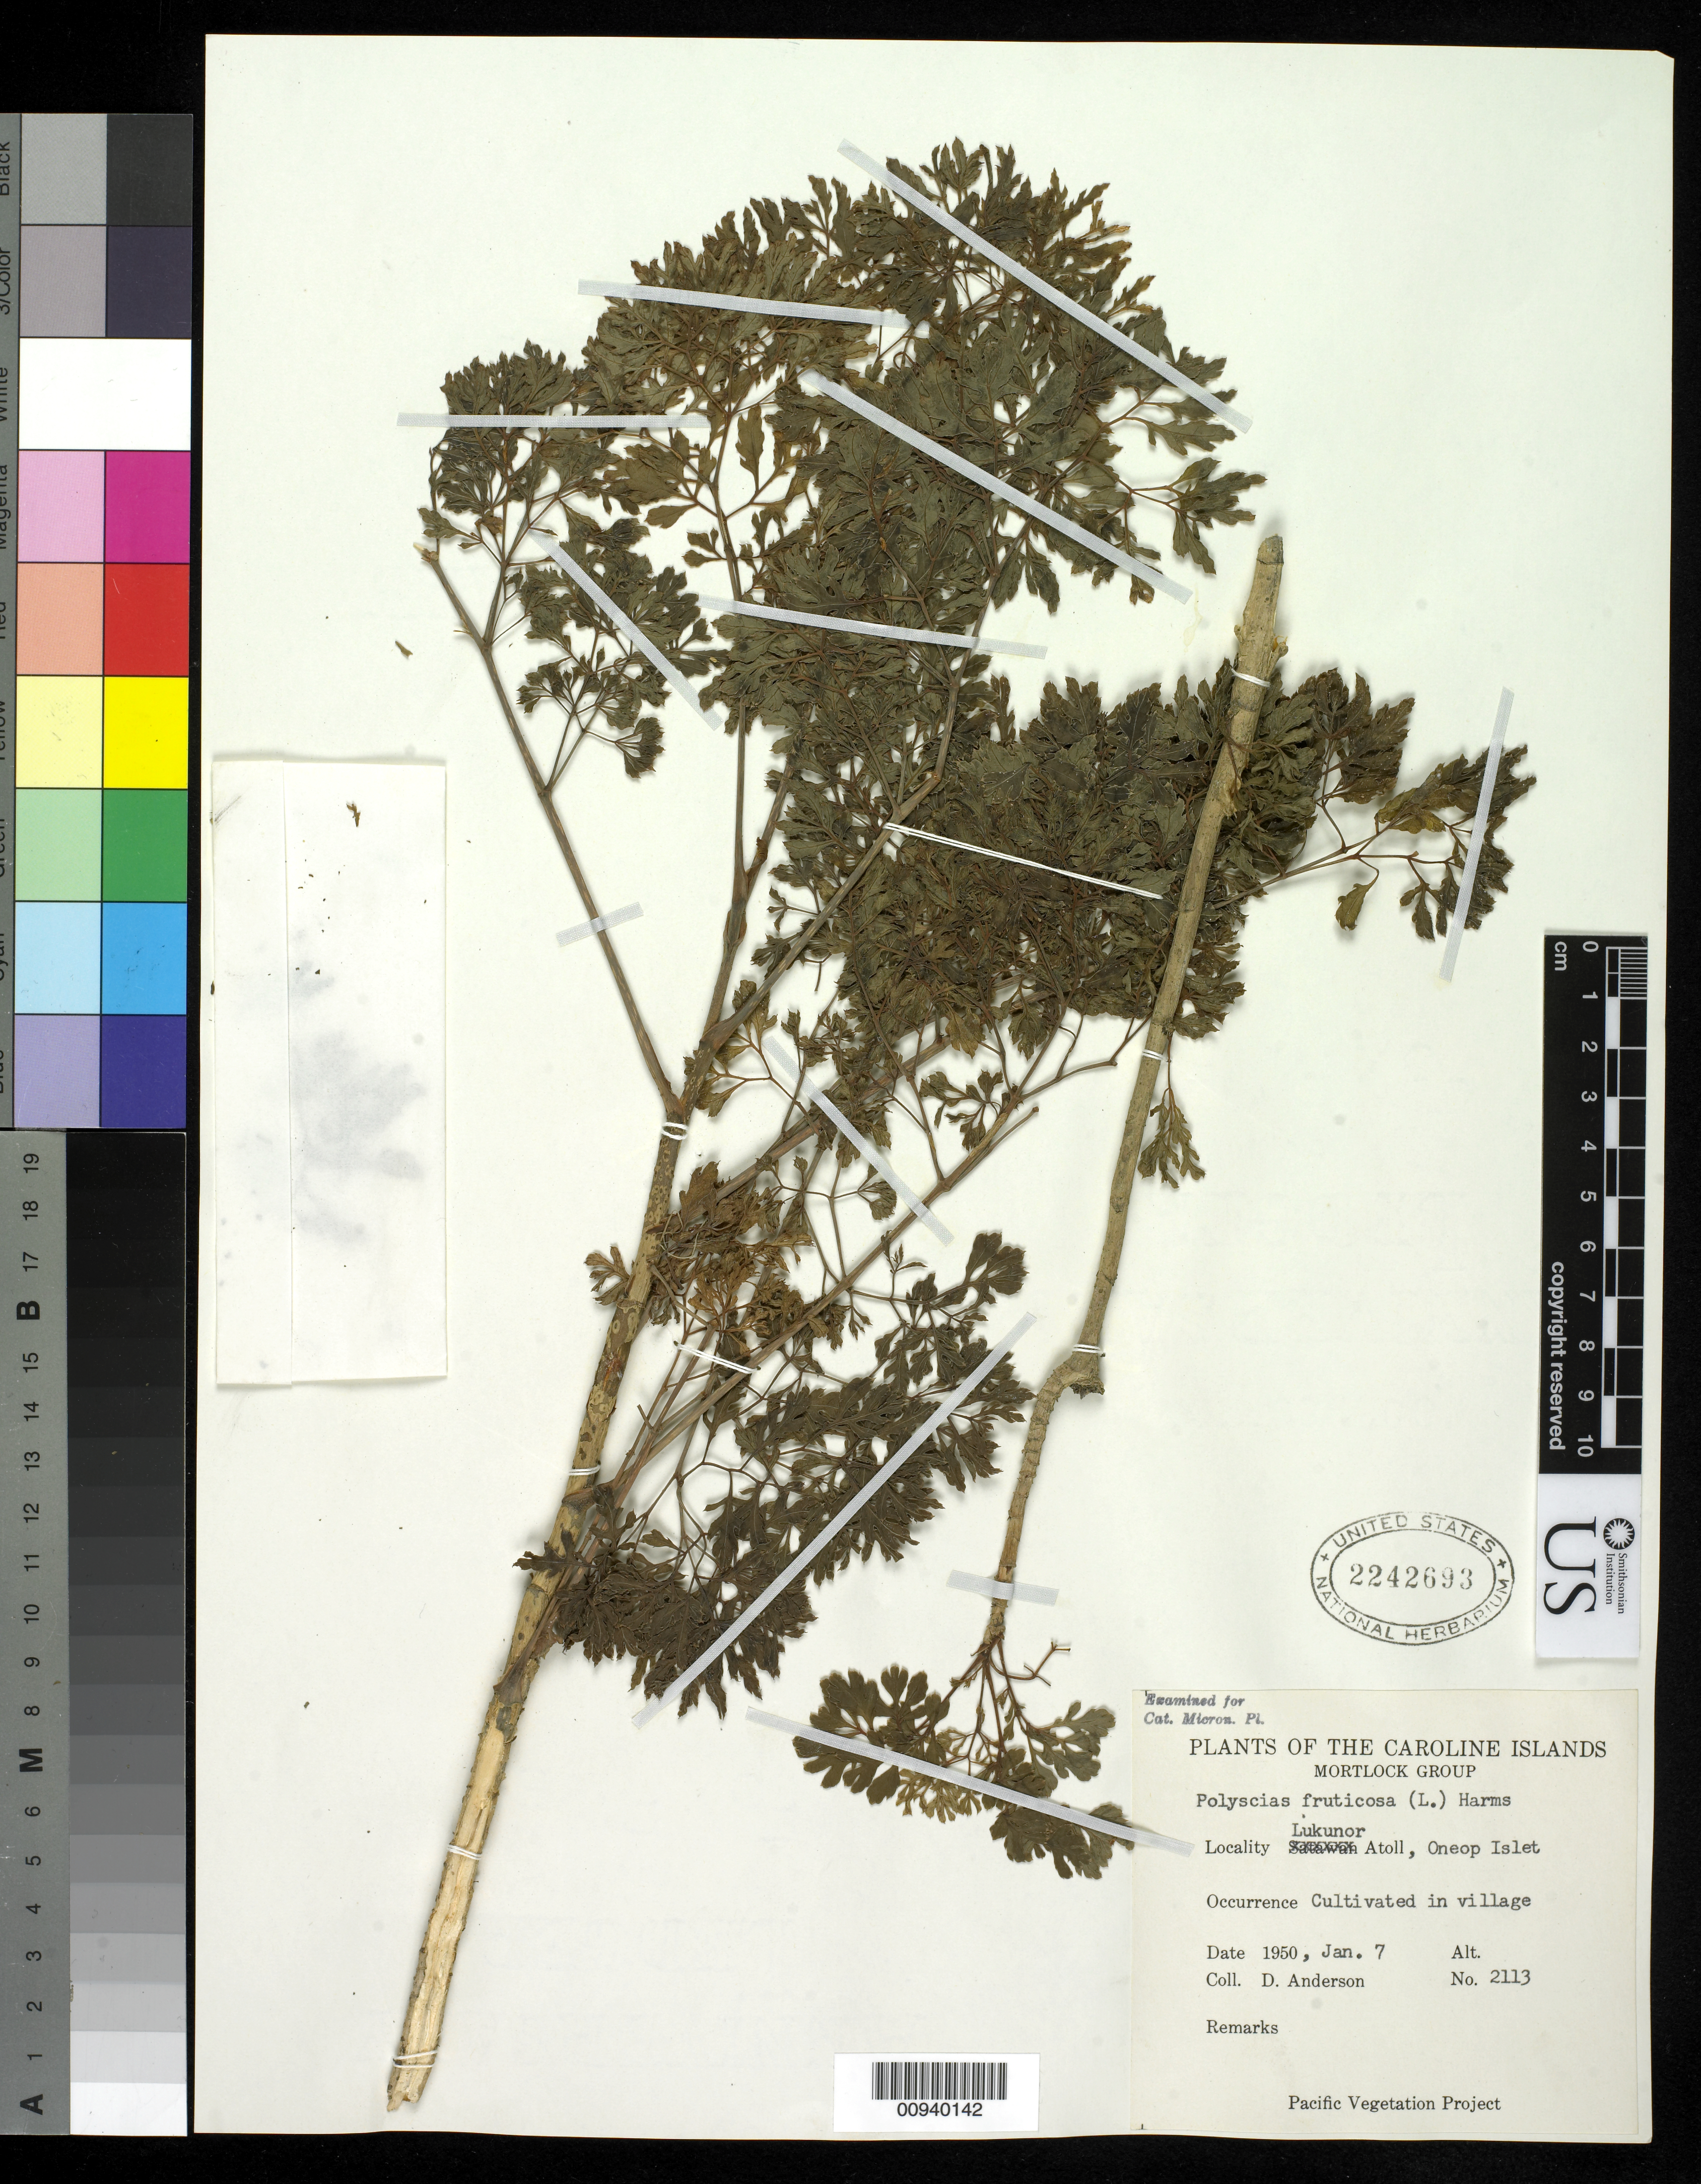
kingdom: Plantae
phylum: Tracheophyta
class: Magnoliopsida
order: Apiales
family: Araliaceae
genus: Polyscias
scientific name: Polyscias fruticosa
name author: (L.) Harms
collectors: D. Anderson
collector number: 2113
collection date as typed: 07 Jan 1950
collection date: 1950-01-07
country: Micronesia, Federated States of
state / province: Truk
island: Lukunor Atoll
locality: Oneop Islet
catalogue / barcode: US 2242693